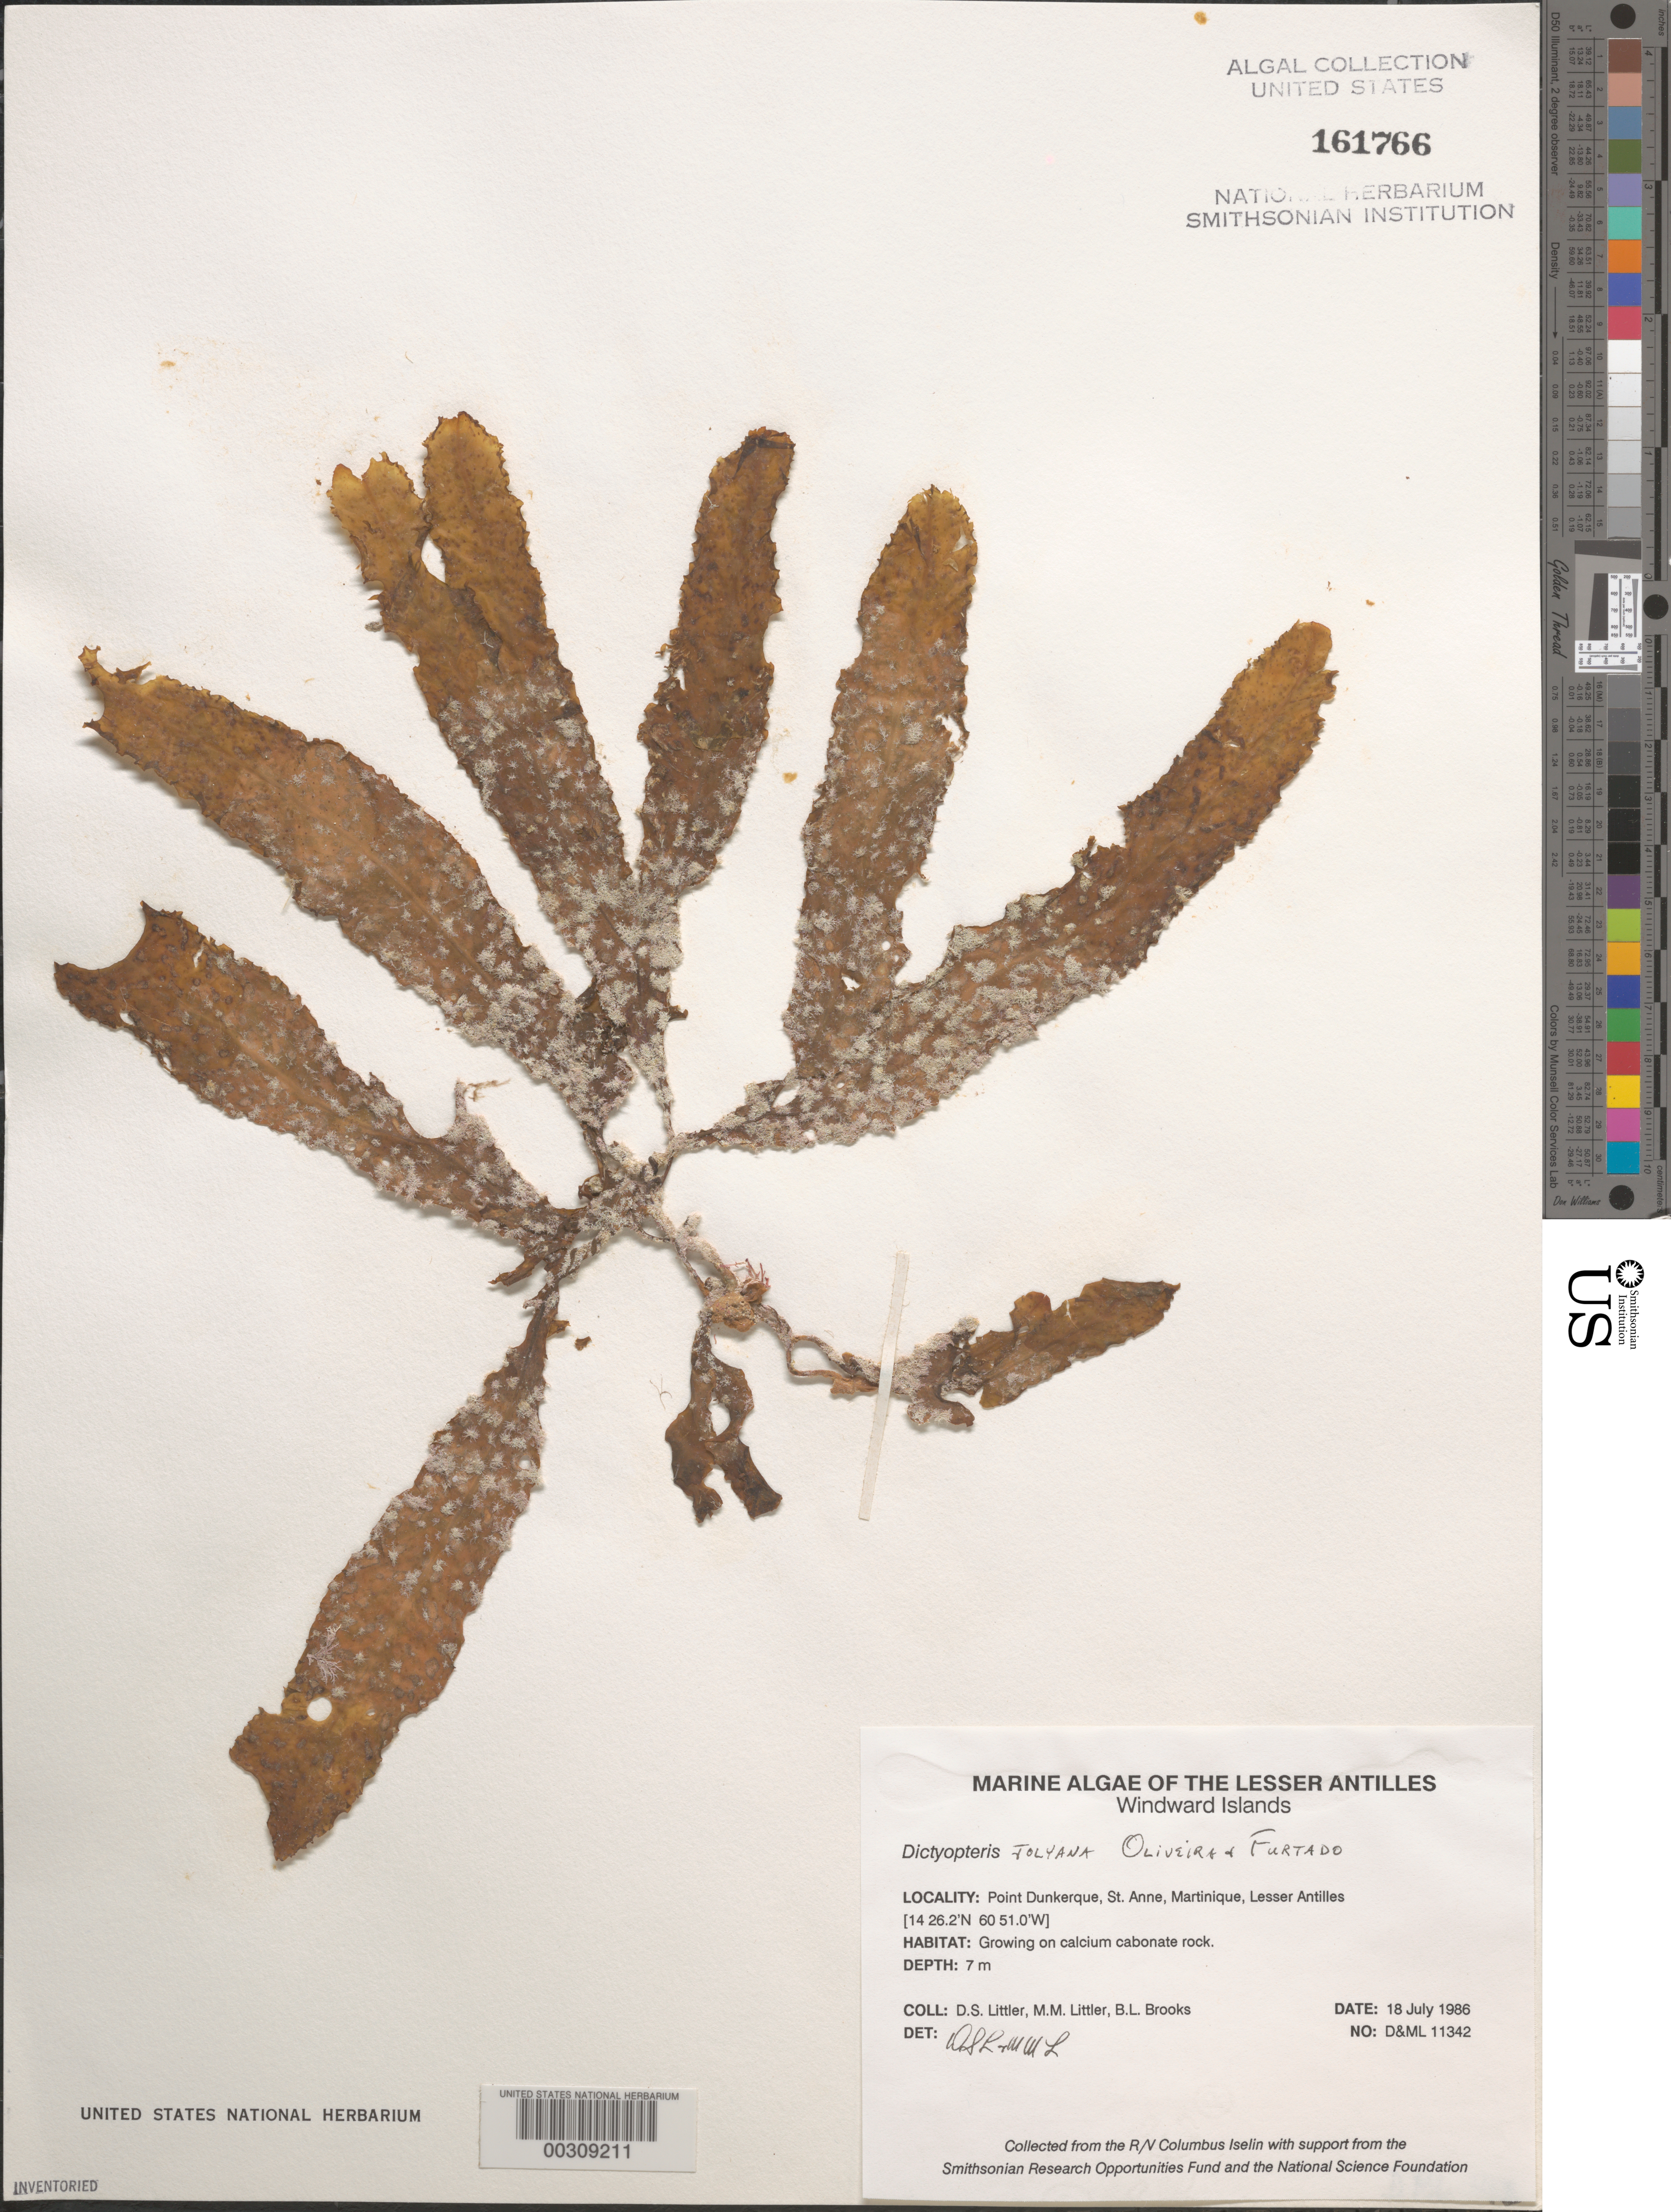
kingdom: Chromista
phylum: Ochrophyta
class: Phaeophyceae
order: Dictyotales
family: Dictyotaceae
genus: Dictyopteris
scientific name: Dictyopteris jolyana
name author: E.C. Oliveira & R.P. Furtado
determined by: Littler, D. S.; Littler, M. M.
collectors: D. S. Littler, M. M. Littler & B. Brooks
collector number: D&ML 11342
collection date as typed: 18 Jul 1986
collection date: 1986-07-18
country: Martinique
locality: Pointe Dunkerque, St. Anne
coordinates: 14 26.2' N, 60 51.0' W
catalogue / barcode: US 161766